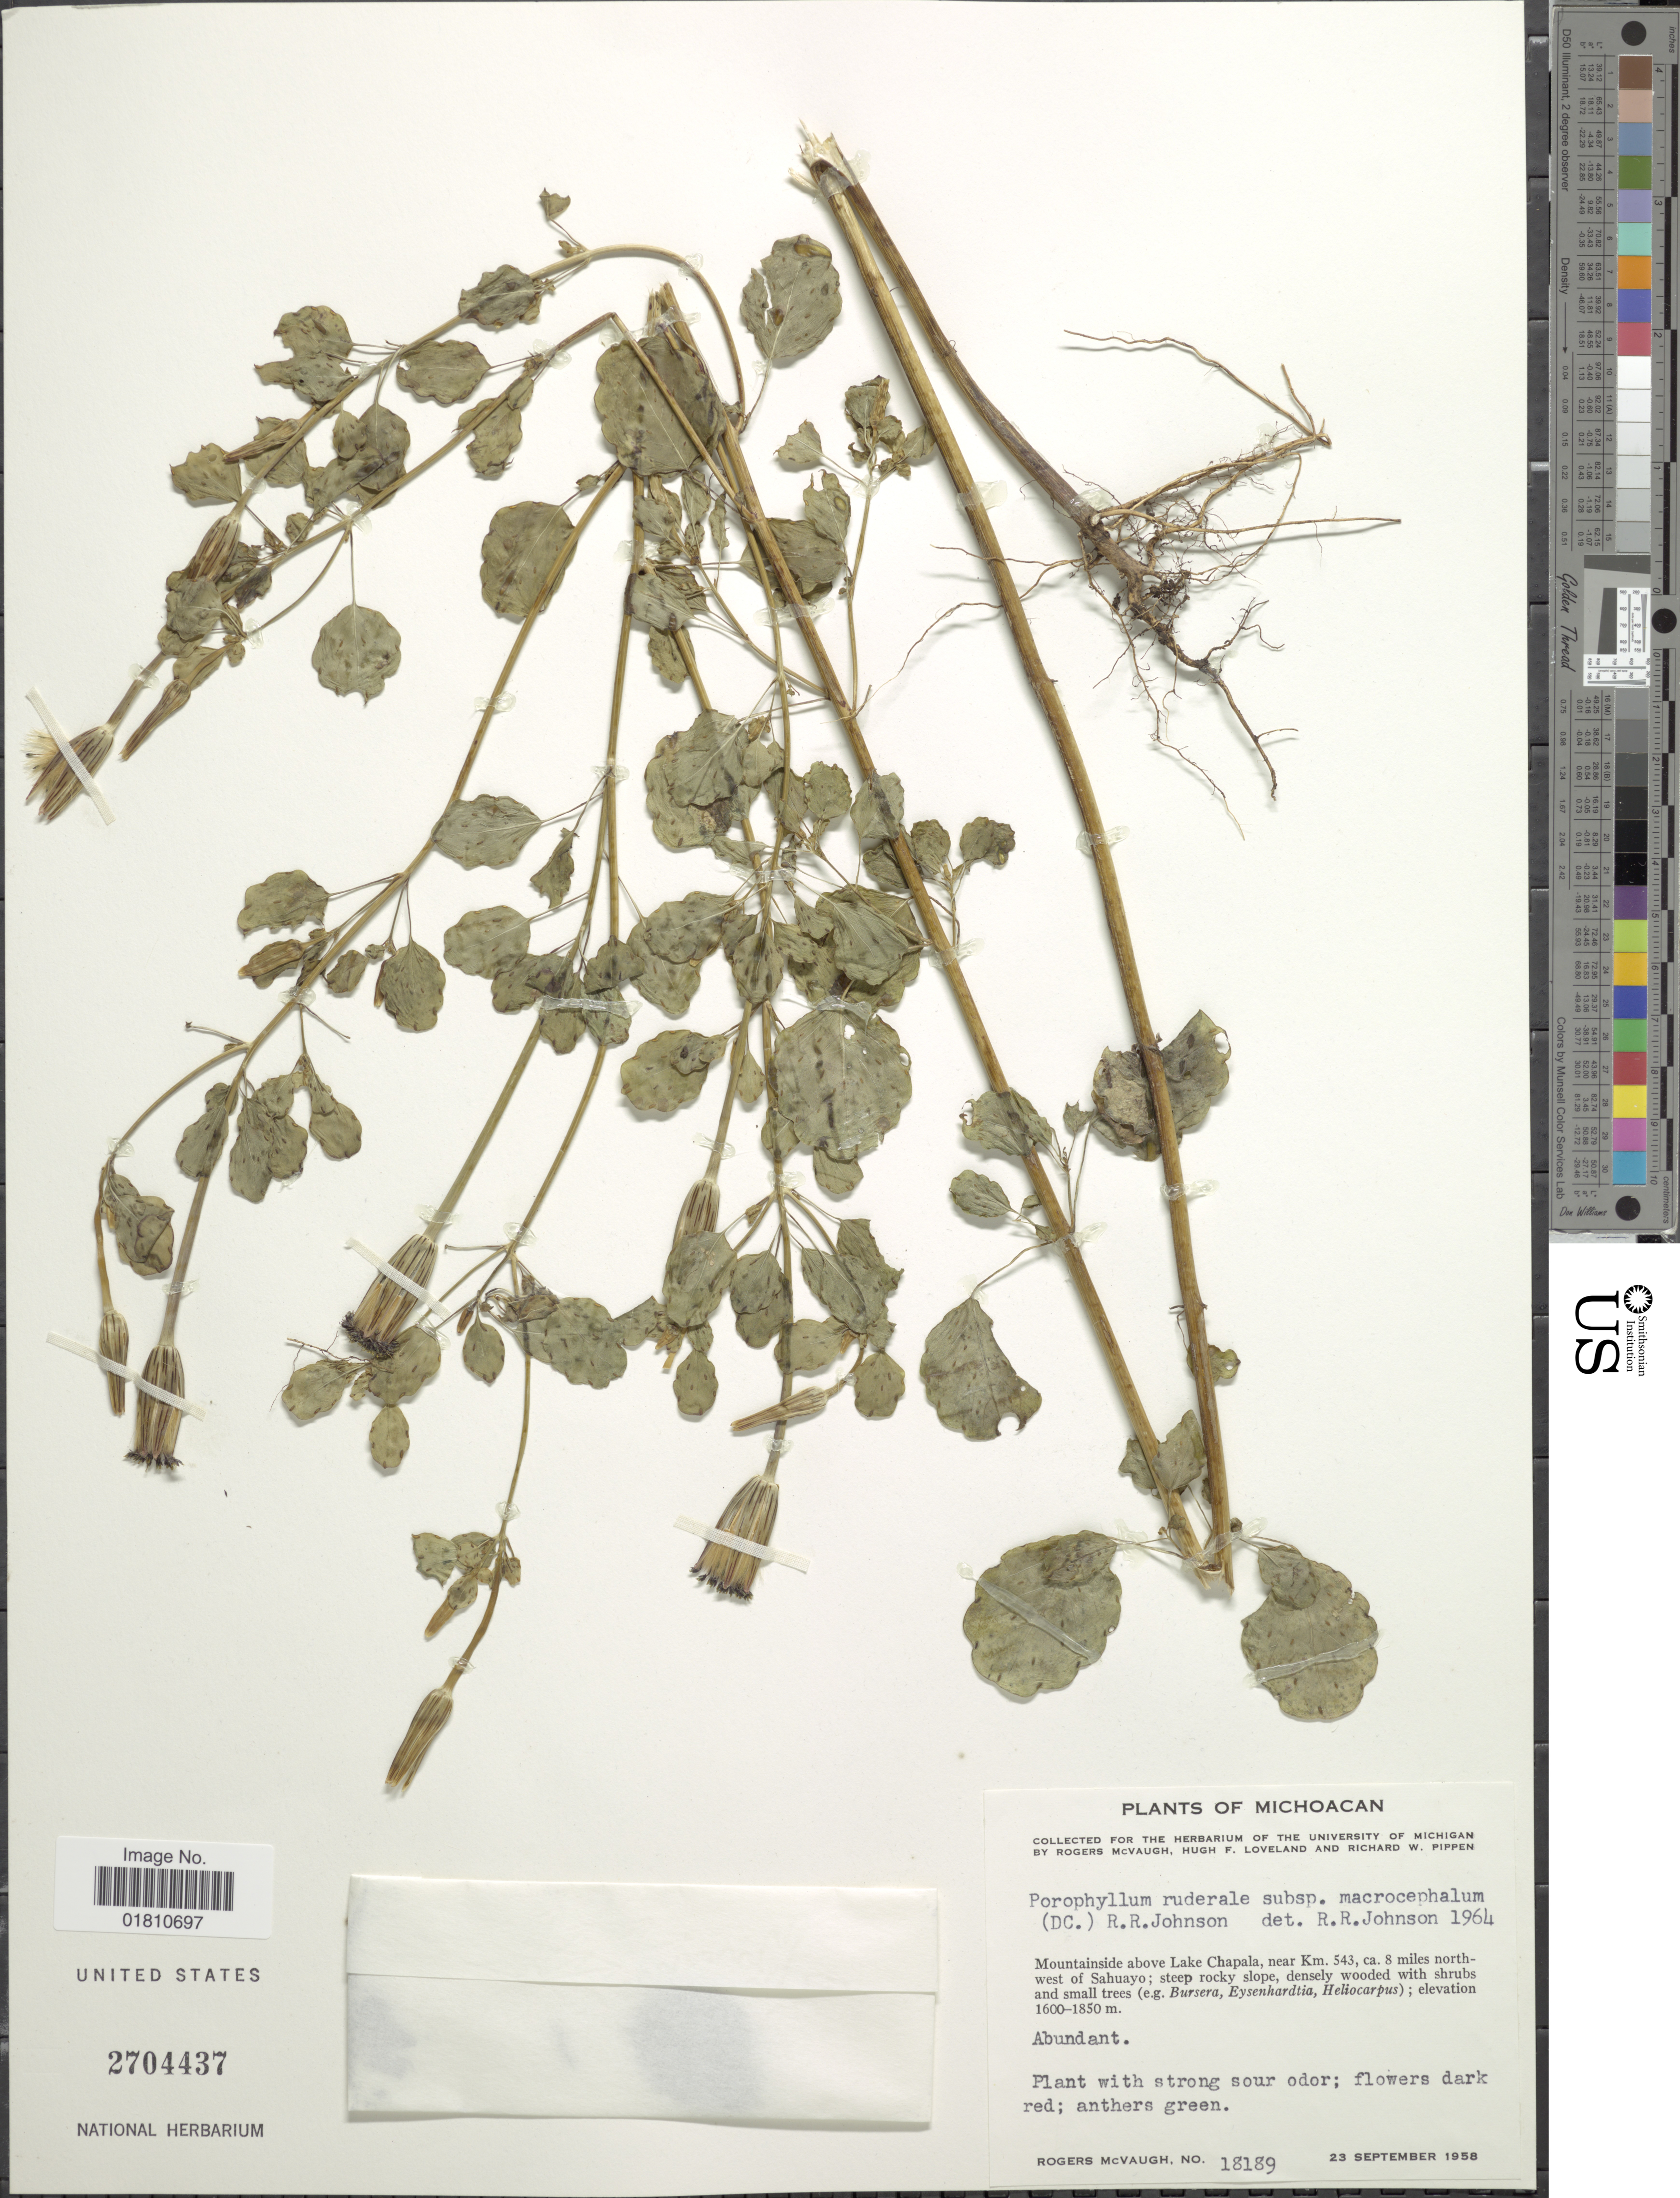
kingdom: Plantae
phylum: Tracheophyta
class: Magnoliopsida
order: Asterales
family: Asteraceae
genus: Porophyllum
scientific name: Porophyllum ruderale subsp. macrocephalum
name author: (DC.) R.R. Johnson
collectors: R. McVaugh, H. Loveland & R. W. Pippen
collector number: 18189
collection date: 1958-09-23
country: Mexico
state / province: Michoacán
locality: Mountainside above Lake Chapala, near Km. 543, ca. 8 miles northwest of Sahuayo.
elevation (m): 1600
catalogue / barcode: US 2704437